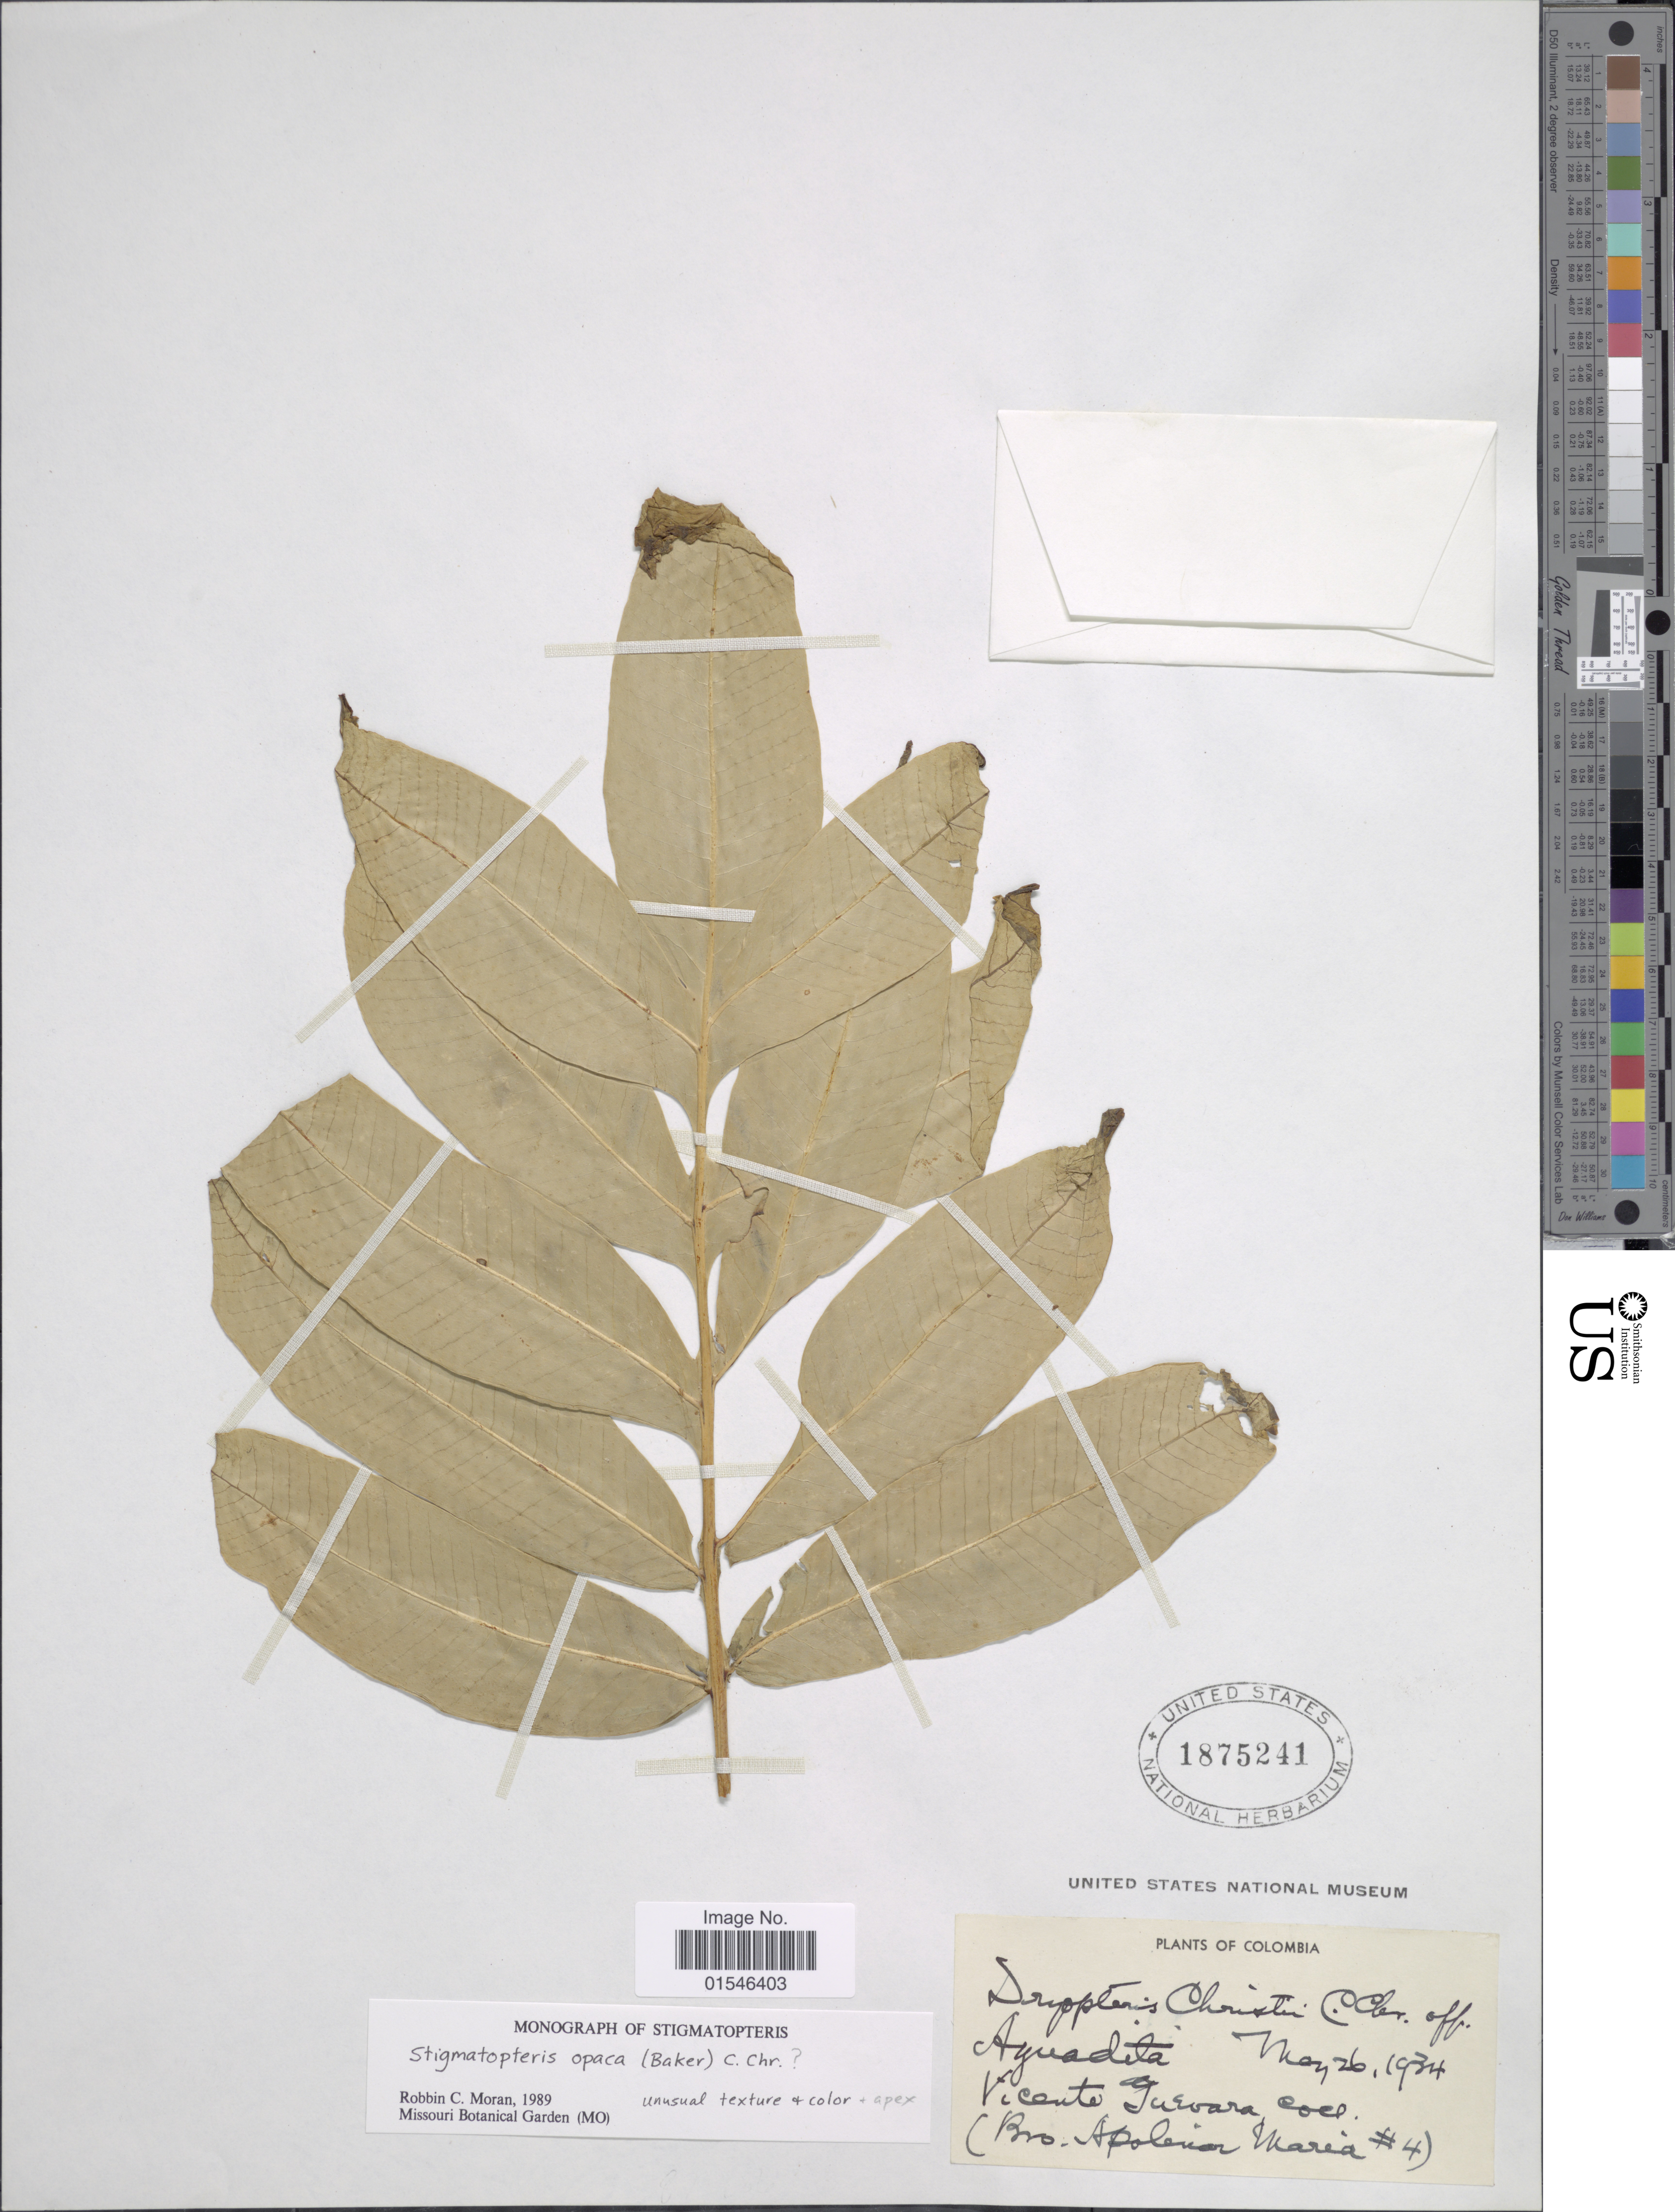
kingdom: Plantae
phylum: Tracheophyta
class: Polypodiopsida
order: Polypodiales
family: Dryopteridaceae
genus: Stigmatopteris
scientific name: Stigmatopteris opaca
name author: (Baker) C. Chr.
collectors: V. Guevara & B. Apolinar Maria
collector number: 4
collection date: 1934-05-26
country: Colombia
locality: Aguadita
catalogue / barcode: US 1875241